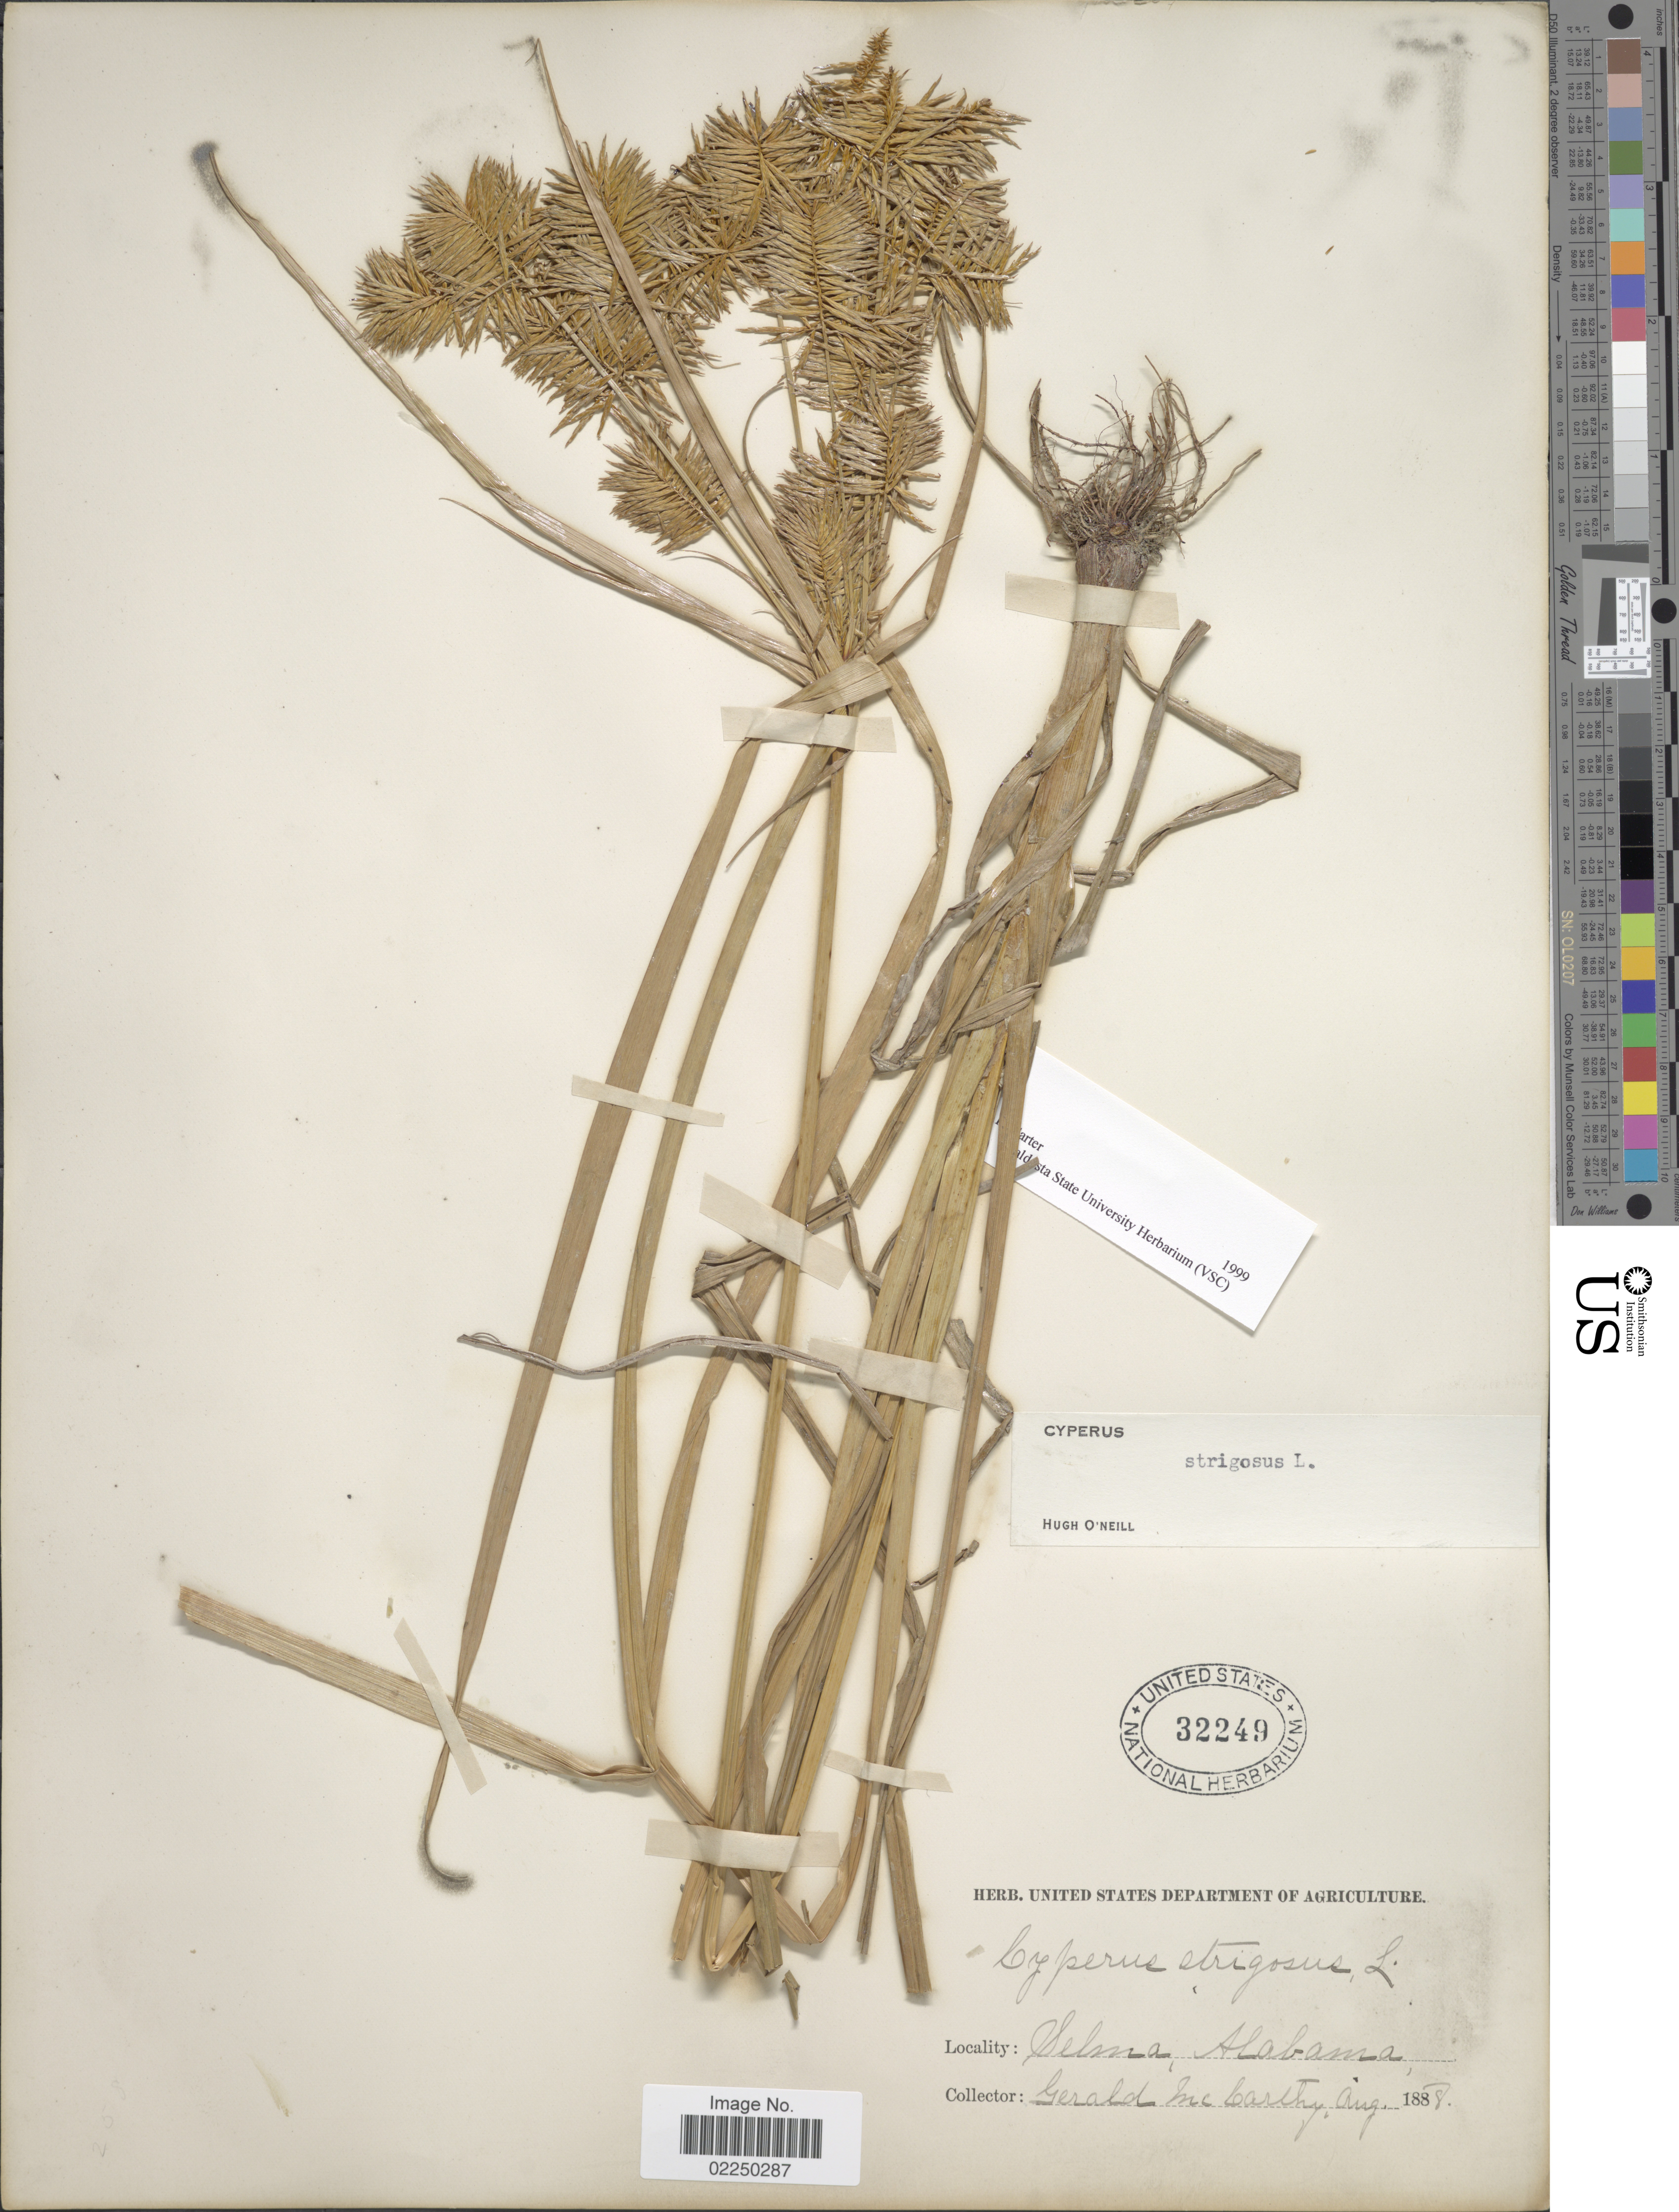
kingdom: Plantae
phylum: Tracheophyta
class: Liliopsida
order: Poales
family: Cyperaceae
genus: Cyperus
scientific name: Cyperus strigosus L.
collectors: G. McCarthy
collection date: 1888-08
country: United States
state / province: Alabama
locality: Selma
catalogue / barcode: US 32249